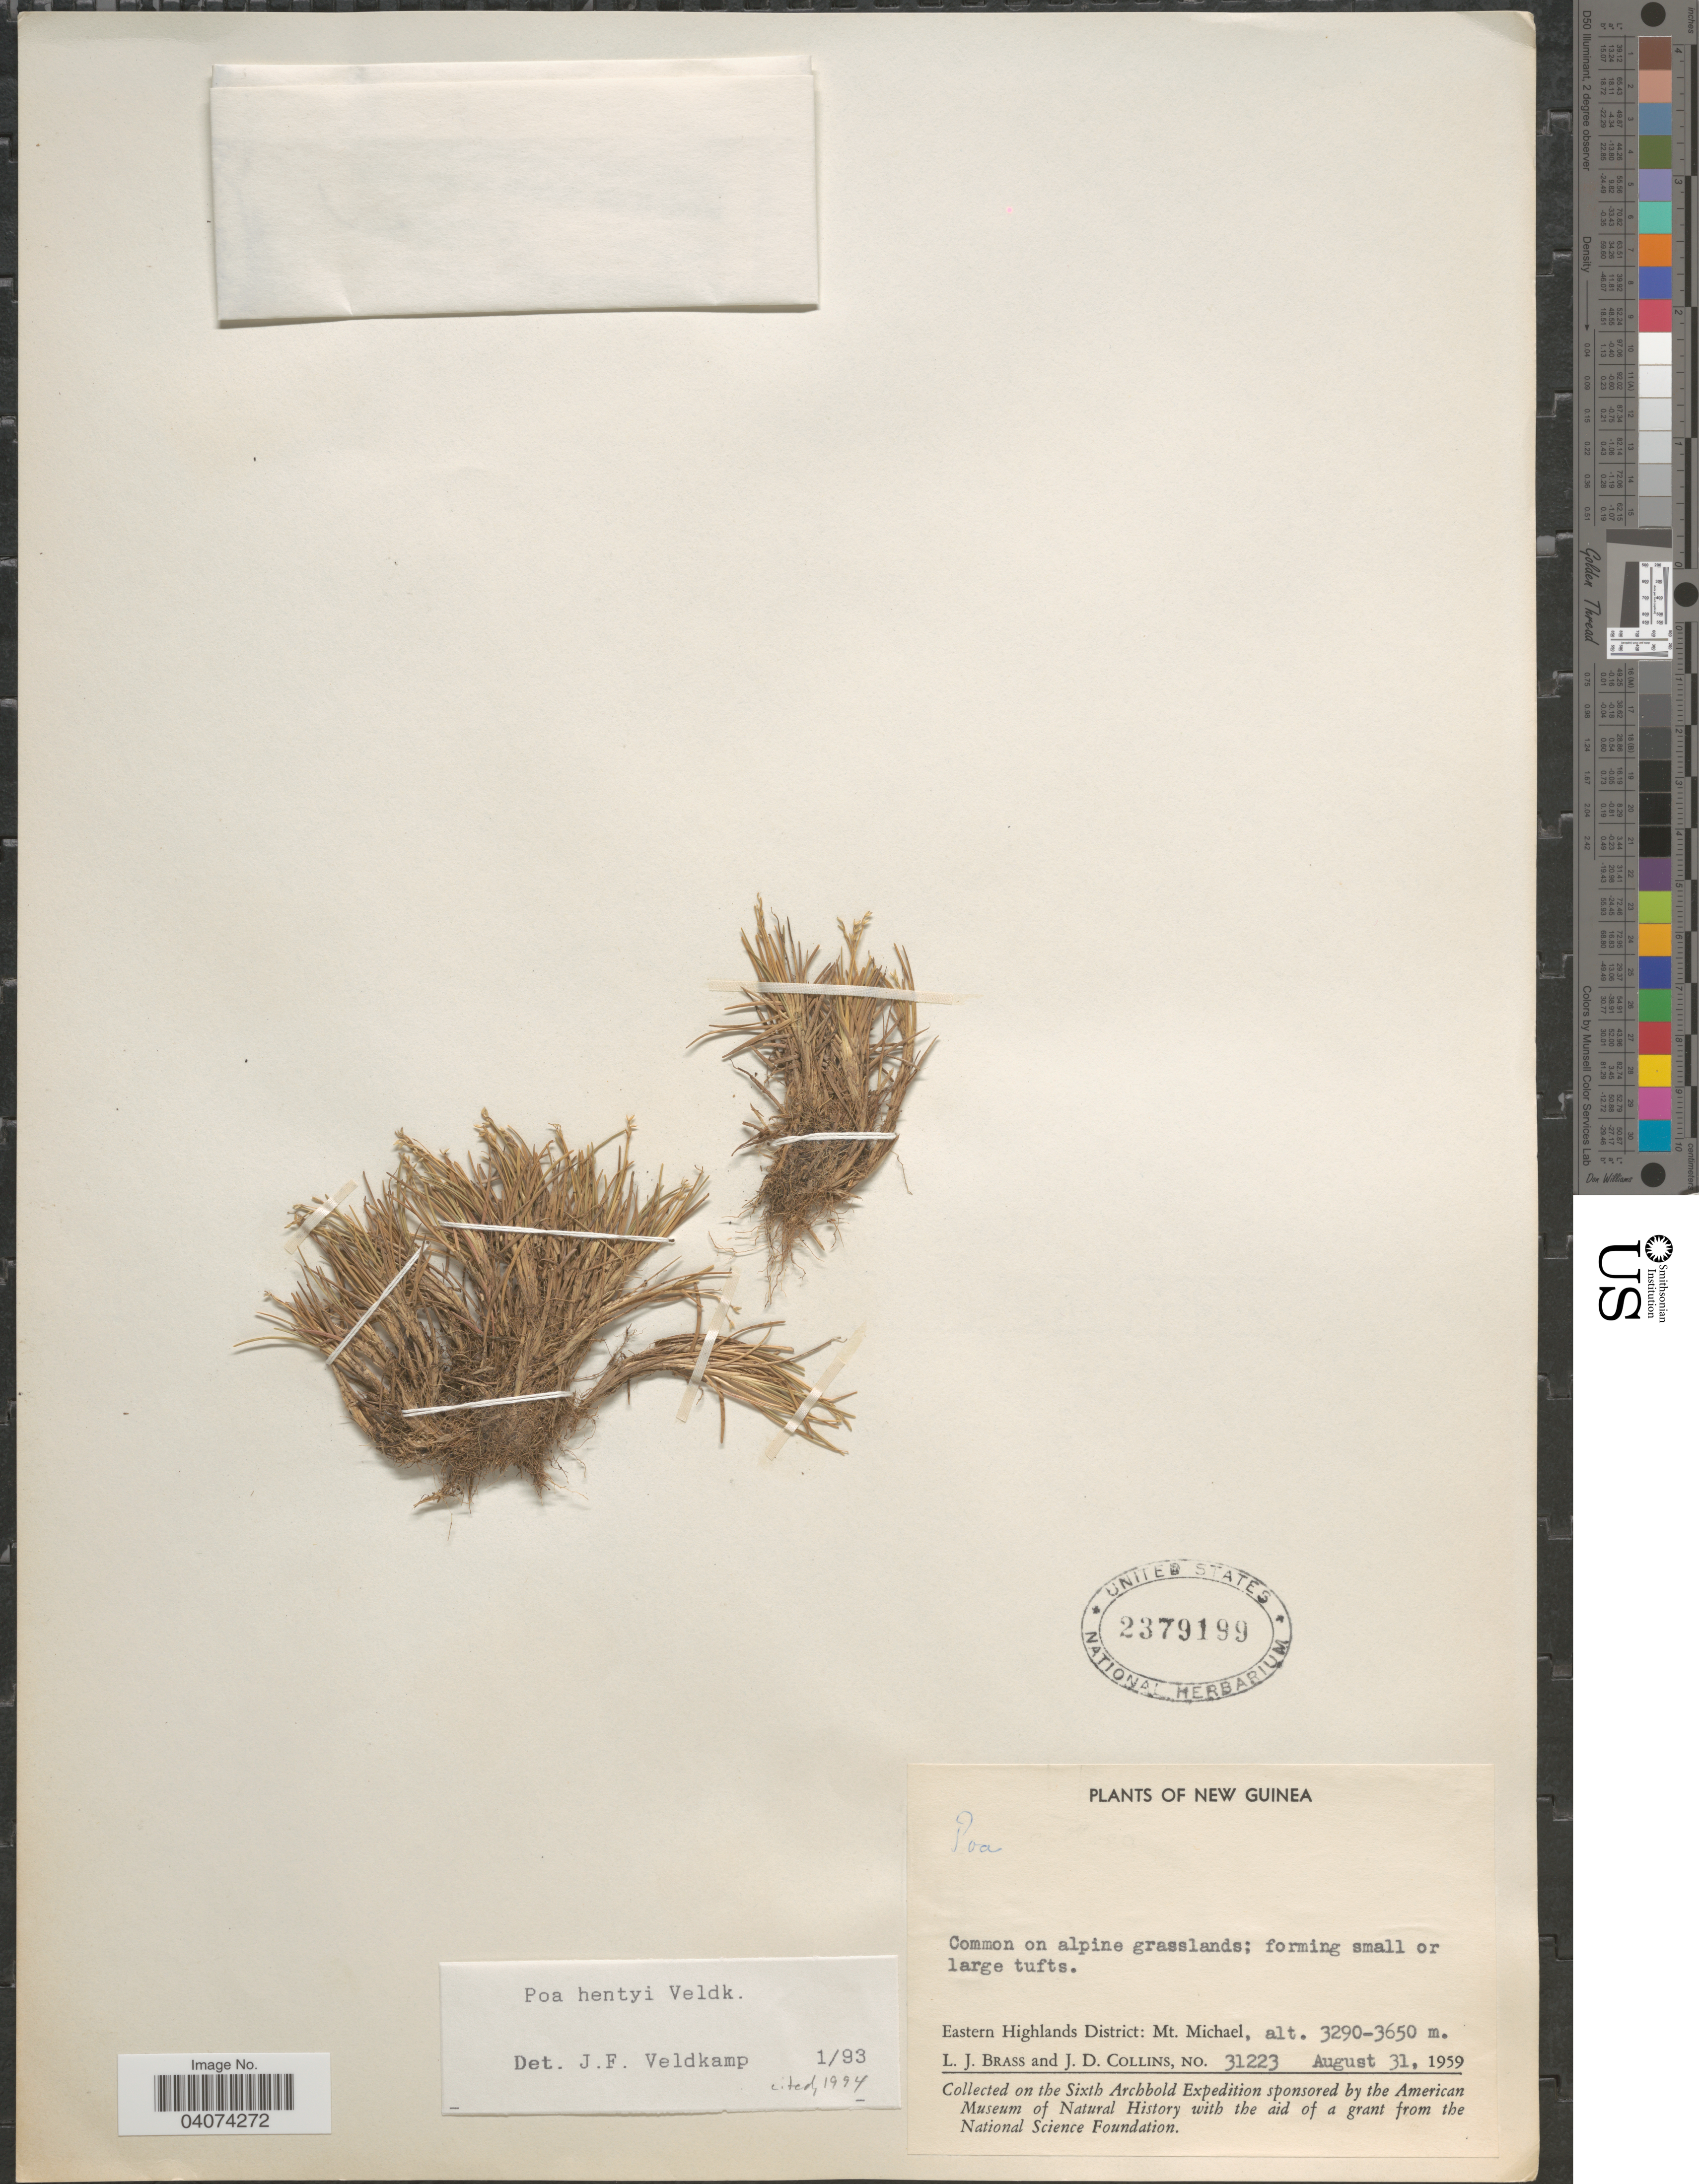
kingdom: Plantae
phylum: Tracheophyta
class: Liliopsida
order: Poales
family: Poaceae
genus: Poa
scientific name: Poa hentyi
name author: Veldkamp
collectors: L. J. Brass & J. Collins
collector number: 31223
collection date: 1959-08-31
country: Papua New Guinea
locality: New Guinea. Eastern Highlands District: Mt. Michael. Collected on the Sixth Archbold Expedition.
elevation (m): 3290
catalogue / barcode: US 2379199